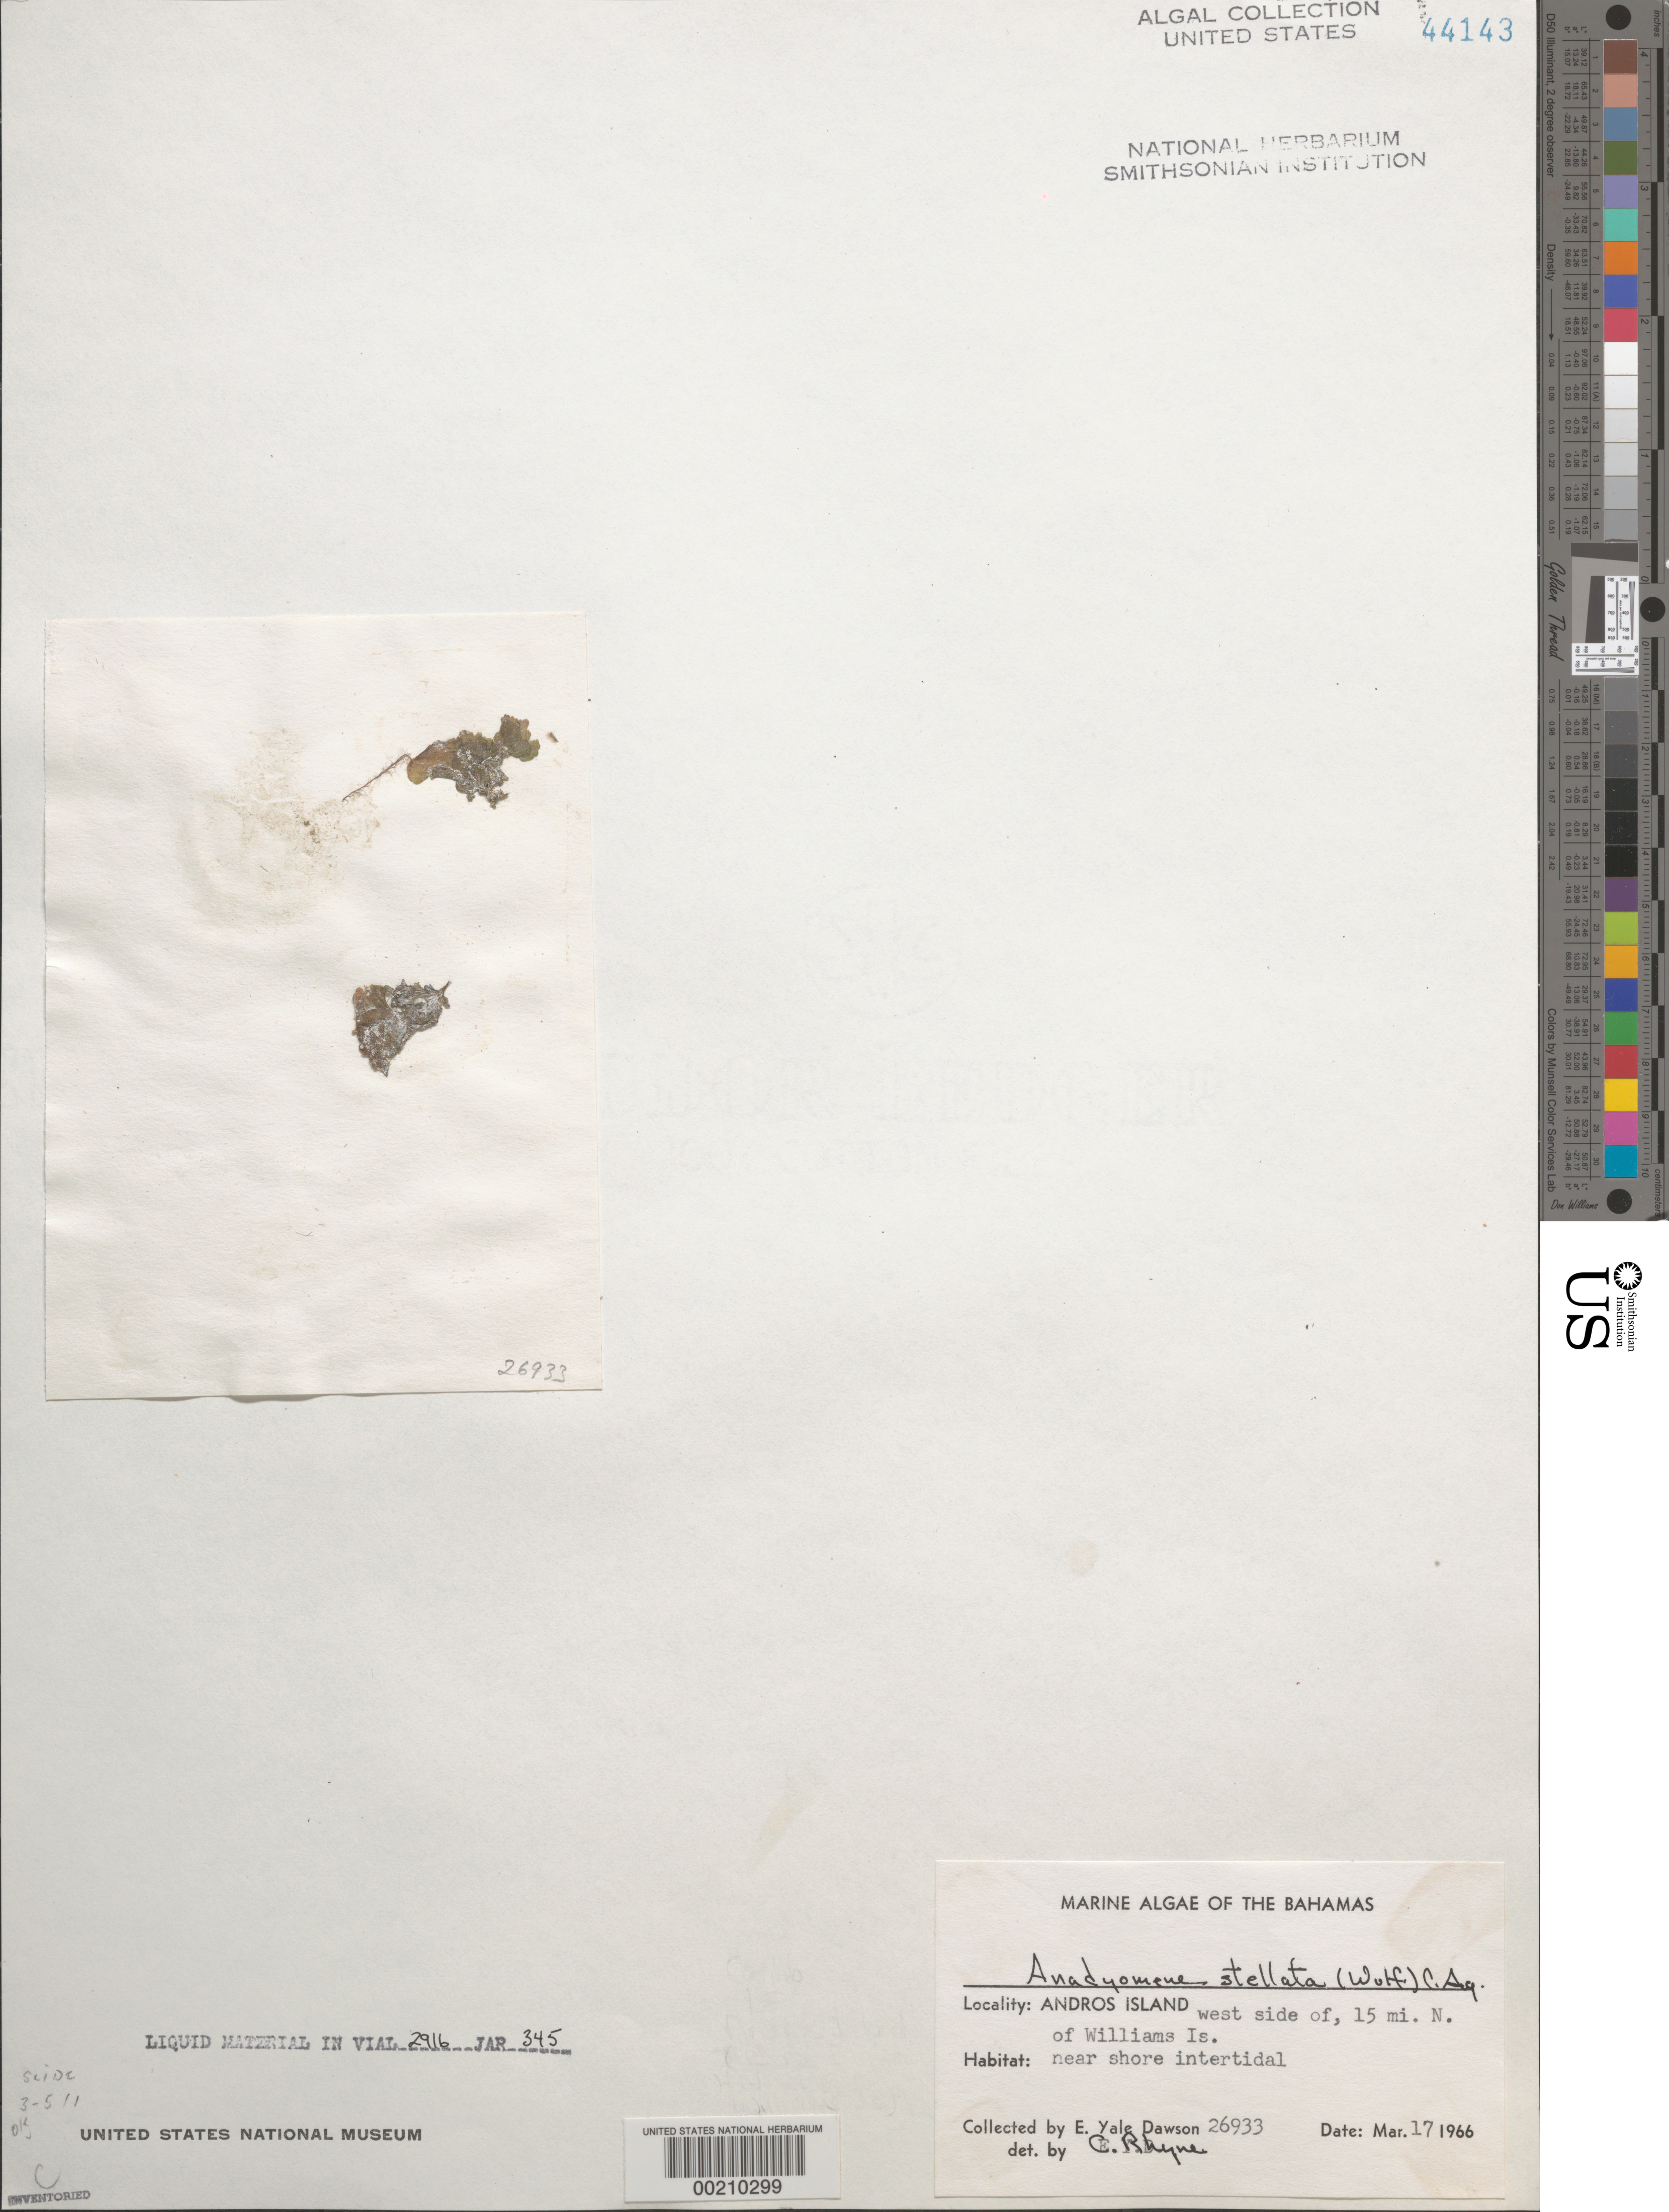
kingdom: Plantae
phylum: Chlorophyta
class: Ulvophyceae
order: Cladophorales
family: Anadyomenaceae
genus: Anadyomene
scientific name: Anadyomene stellata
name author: (Wulfen) C. Agardh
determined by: Rhyne, C. F.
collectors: E. Y. Dawson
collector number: EYD 26933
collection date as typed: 17 Mar 1966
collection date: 1966-03-17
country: Bahamas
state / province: Andros Island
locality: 15 miles north of williams island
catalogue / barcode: US 44143